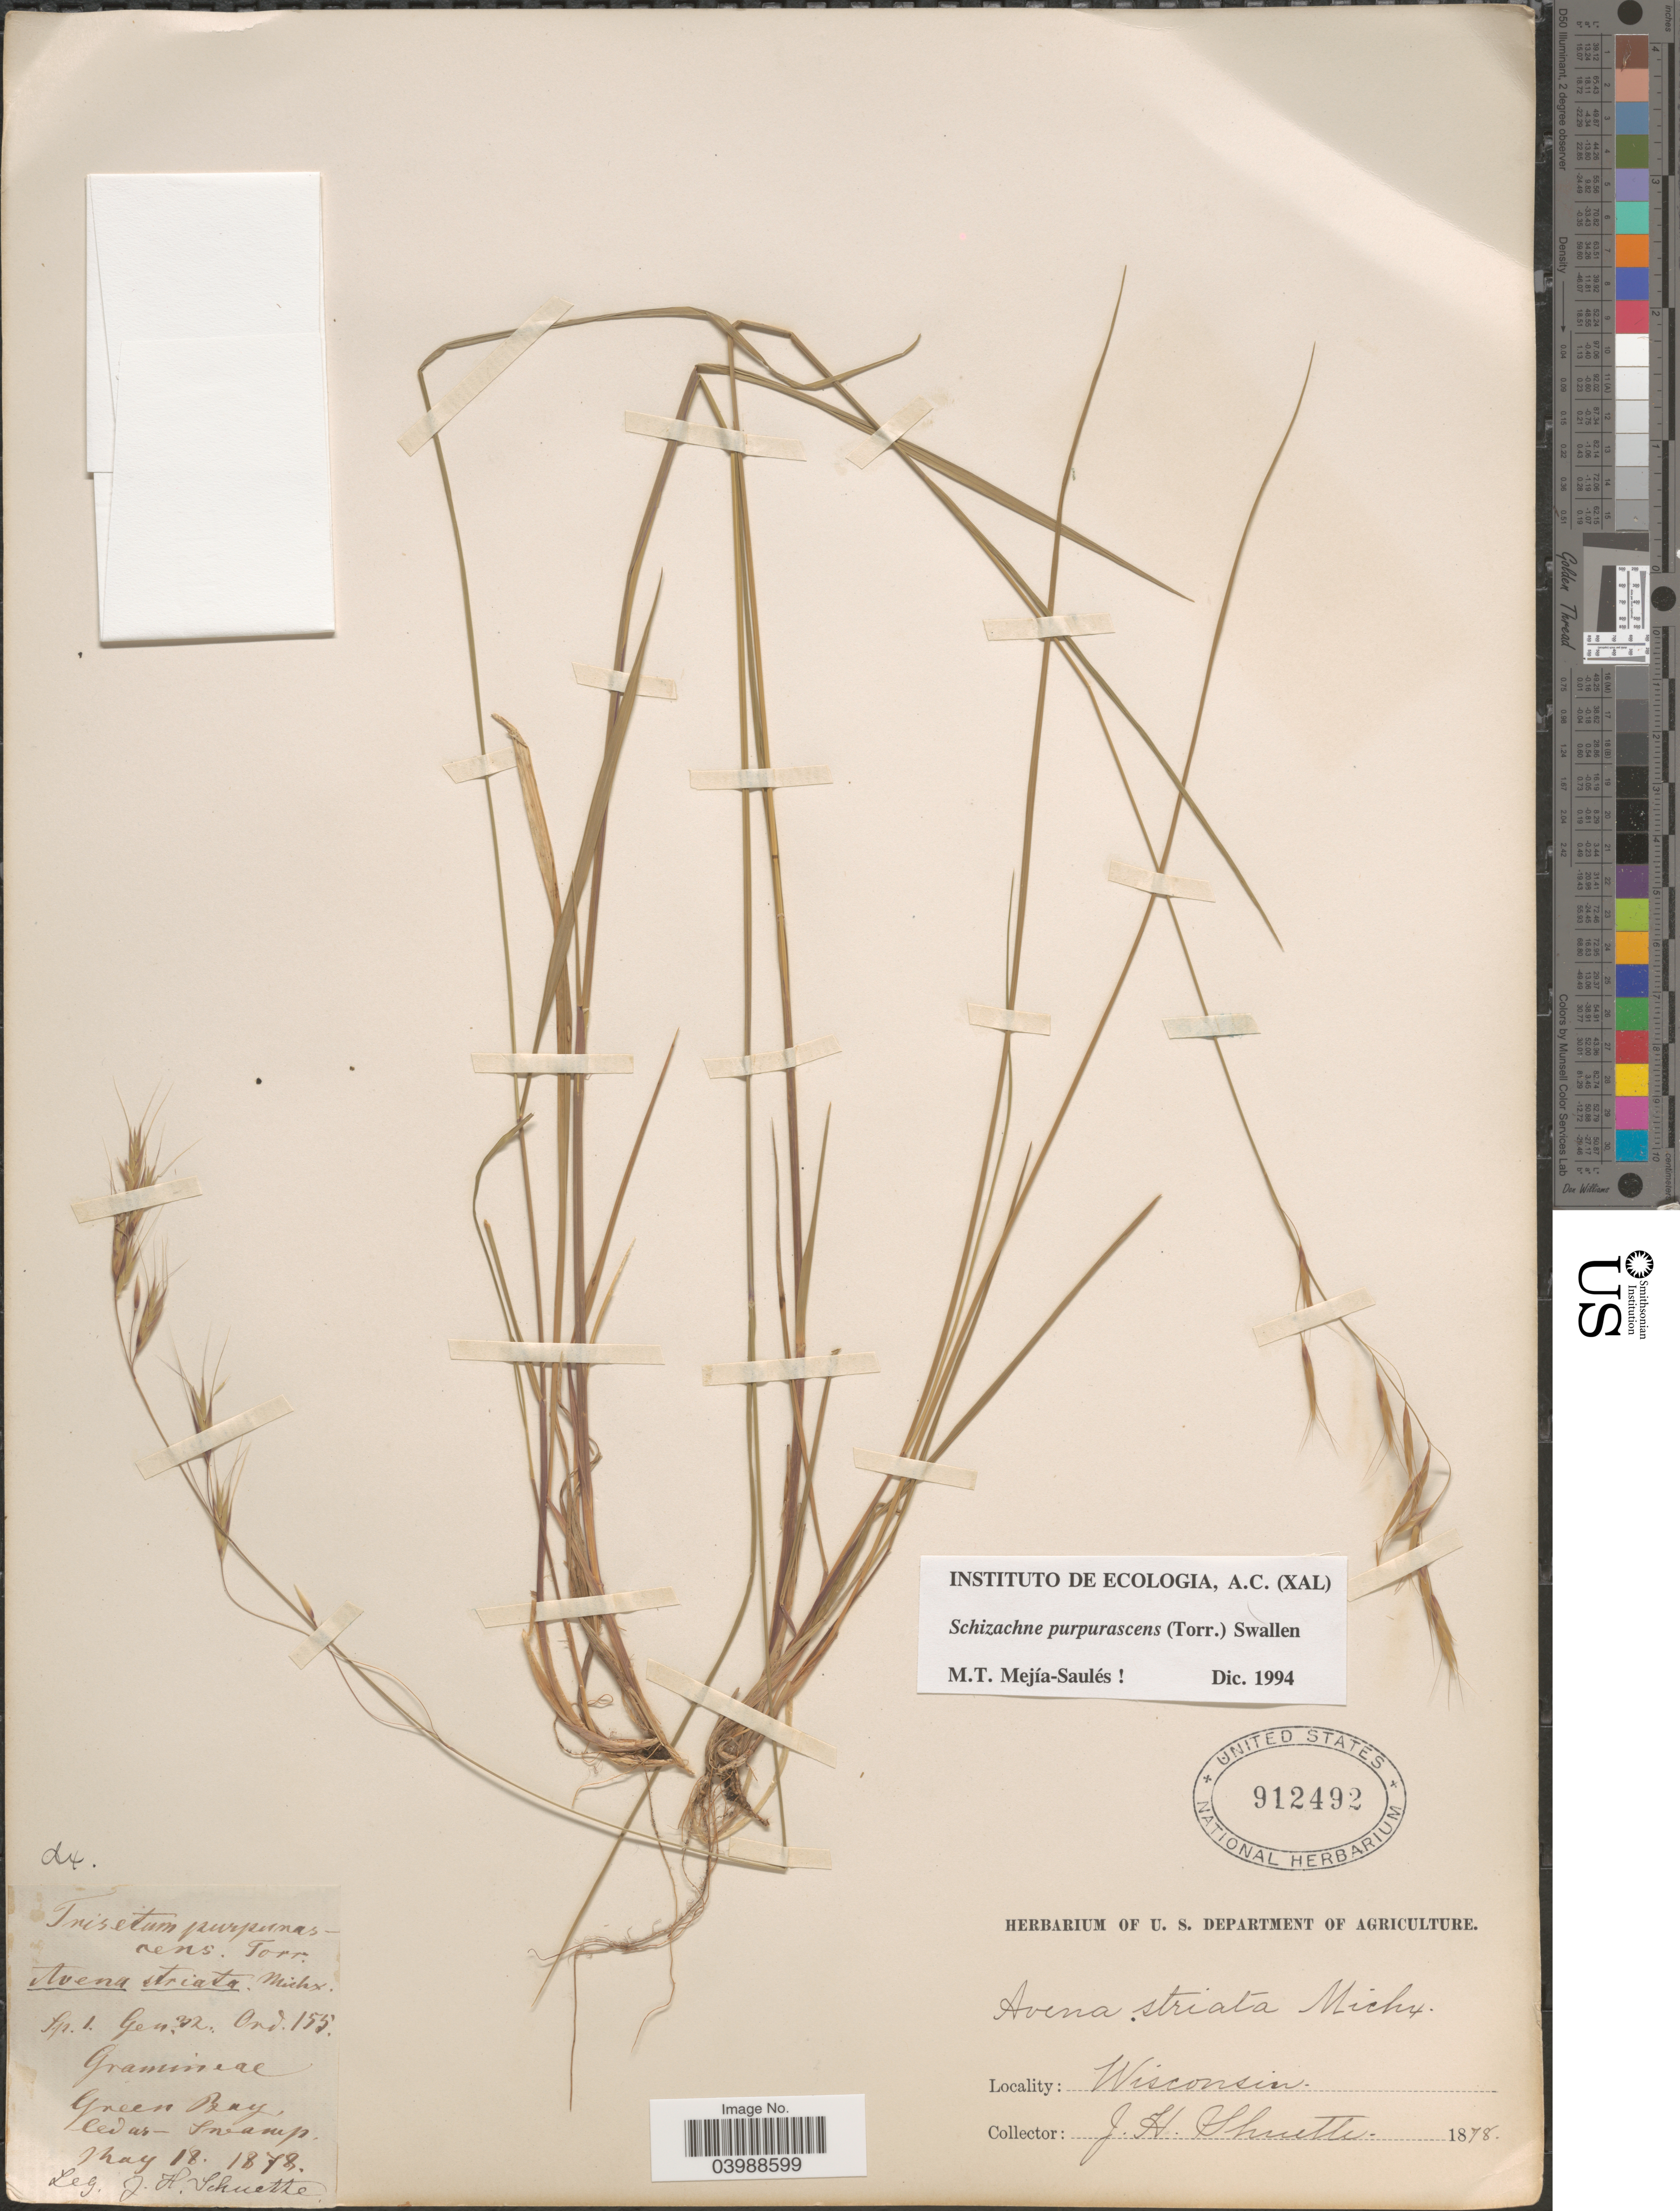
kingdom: Plantae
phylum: Tracheophyta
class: Liliopsida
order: Poales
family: Poaceae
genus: Schizachne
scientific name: Schizachne purpurascens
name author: (Torr.) Swallen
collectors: J. H. Schuette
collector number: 155 ?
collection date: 1878-05-18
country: United States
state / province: Wisconsin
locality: Green Bay, Cedar Swamp.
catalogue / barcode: US 912492